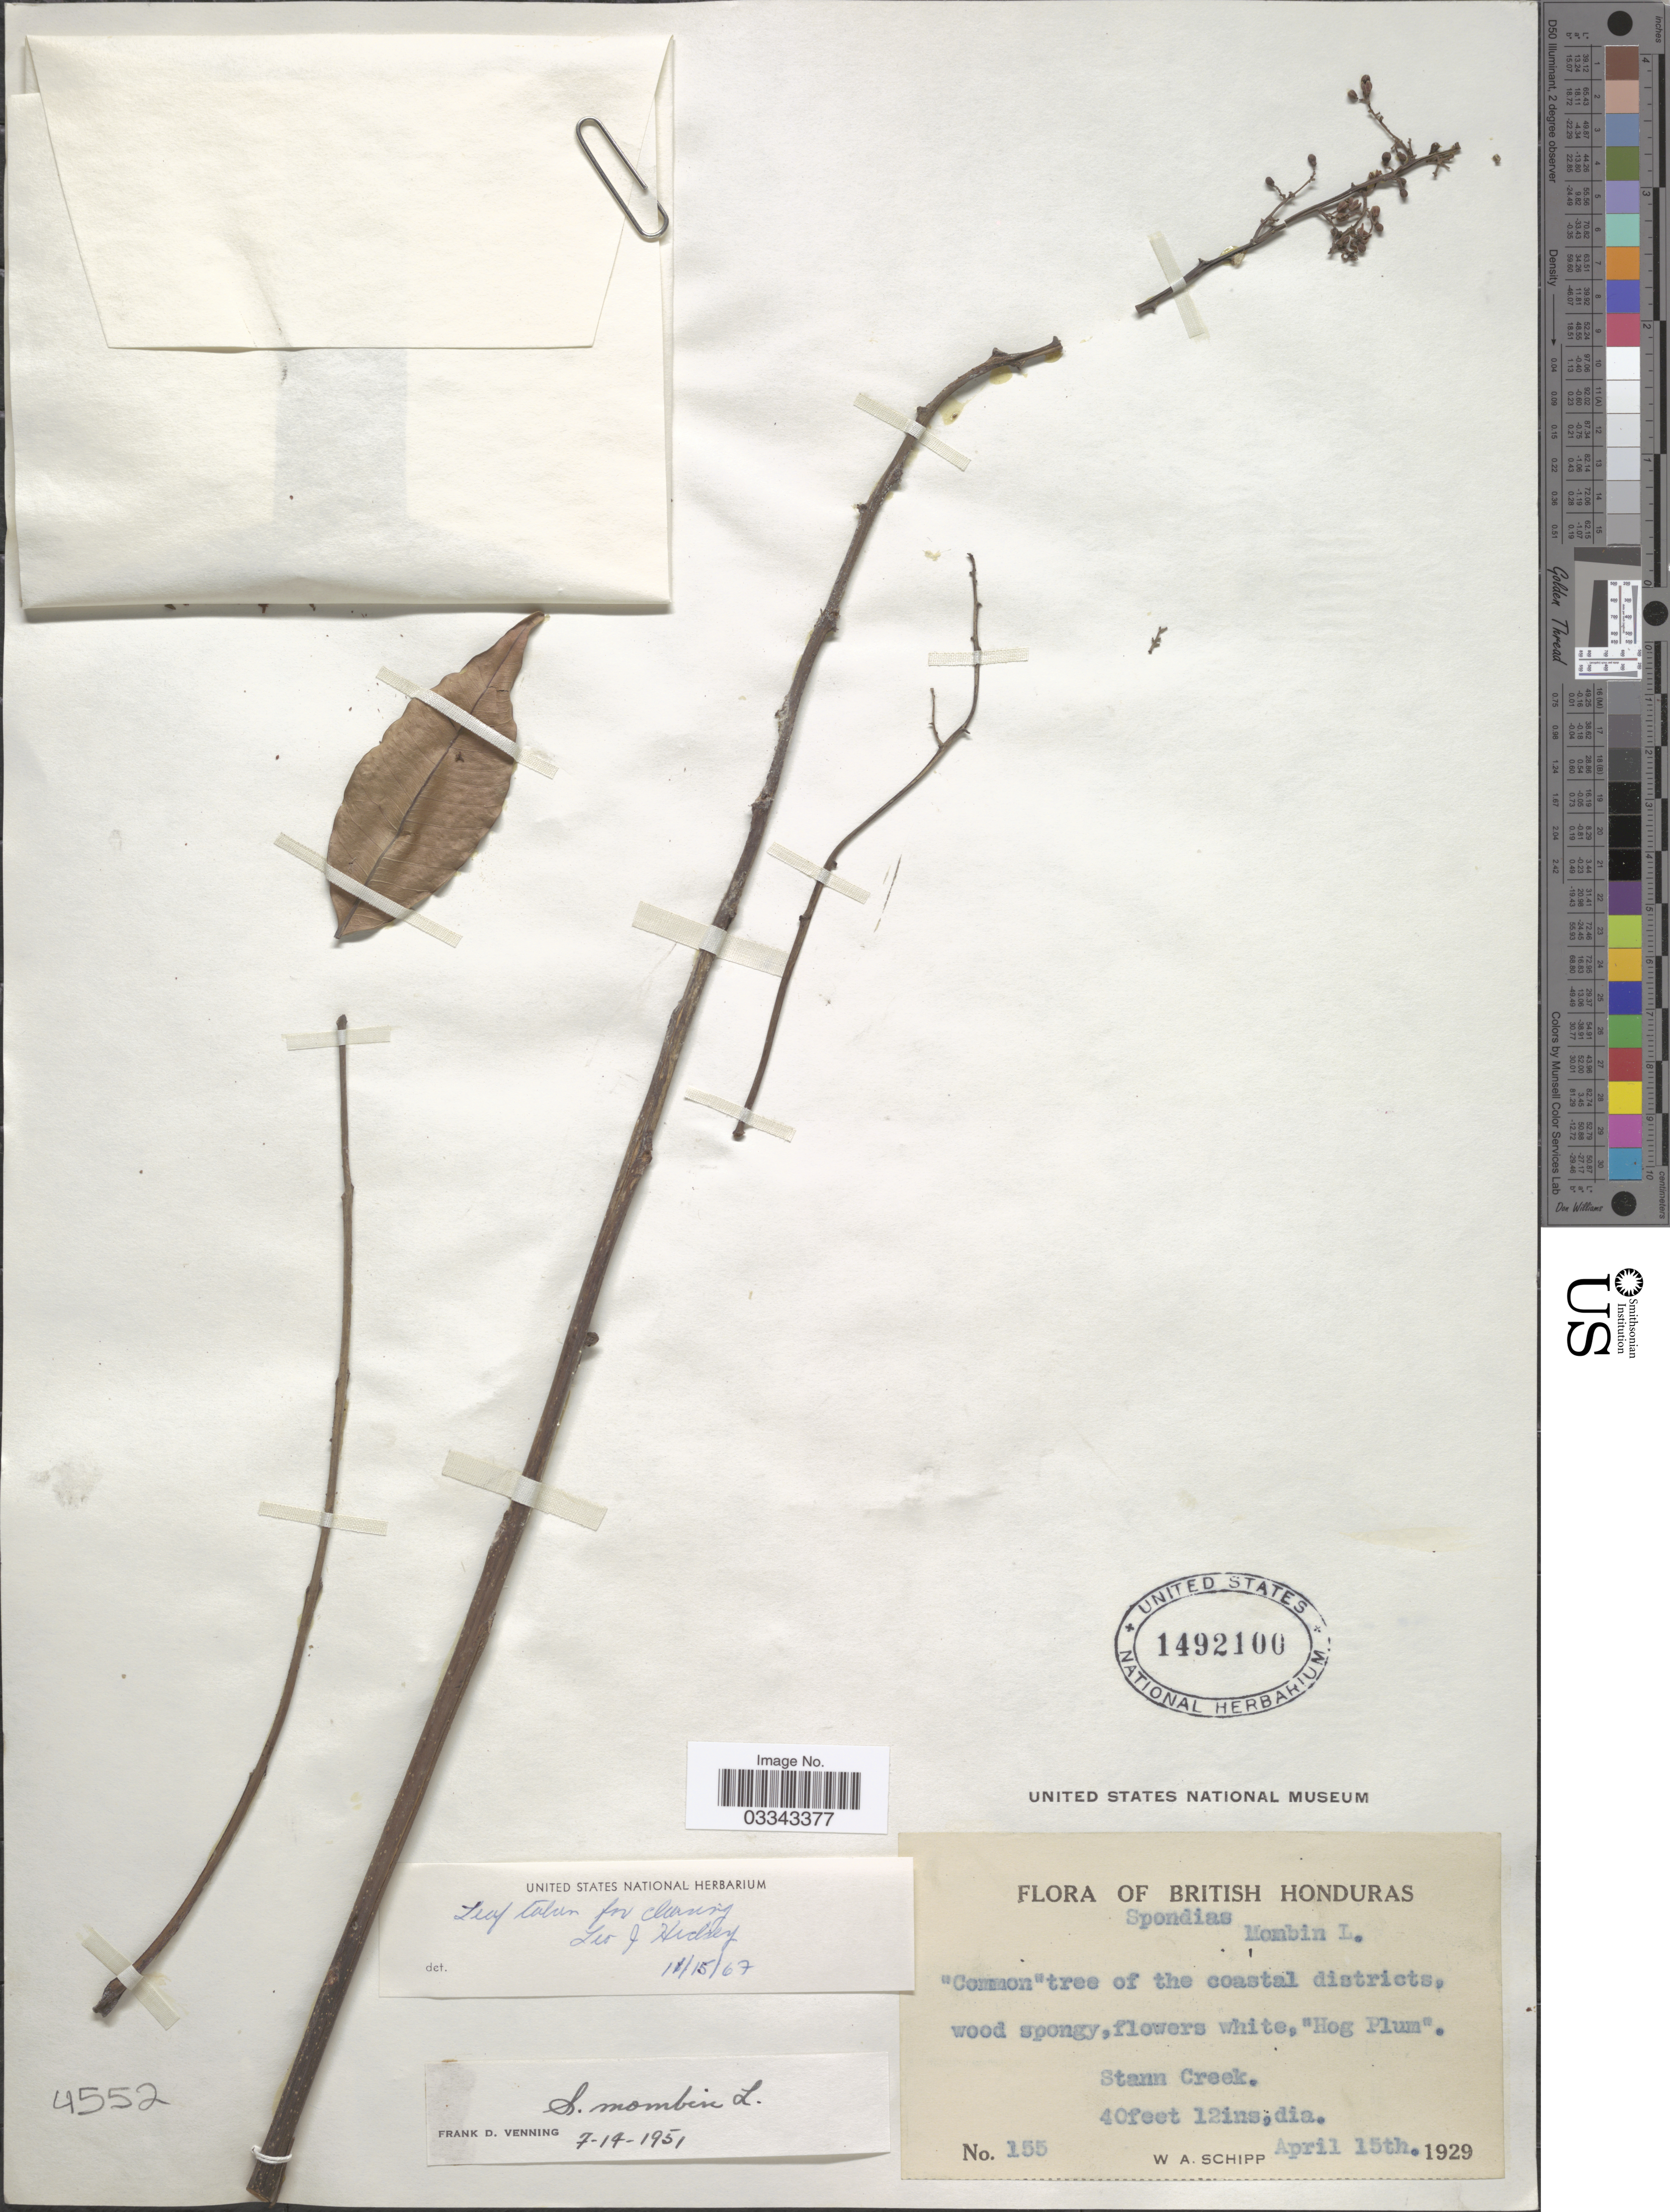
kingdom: Plantae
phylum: Tracheophyta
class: Magnoliopsida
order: Sapindales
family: Anacardiaceae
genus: Spondias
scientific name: Spondias mombin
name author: L.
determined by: Mitchell, John D.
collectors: W. Schipp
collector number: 155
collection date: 1929-04-15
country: Belize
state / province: Stann Creek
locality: British Honduras.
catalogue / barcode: US 1492100